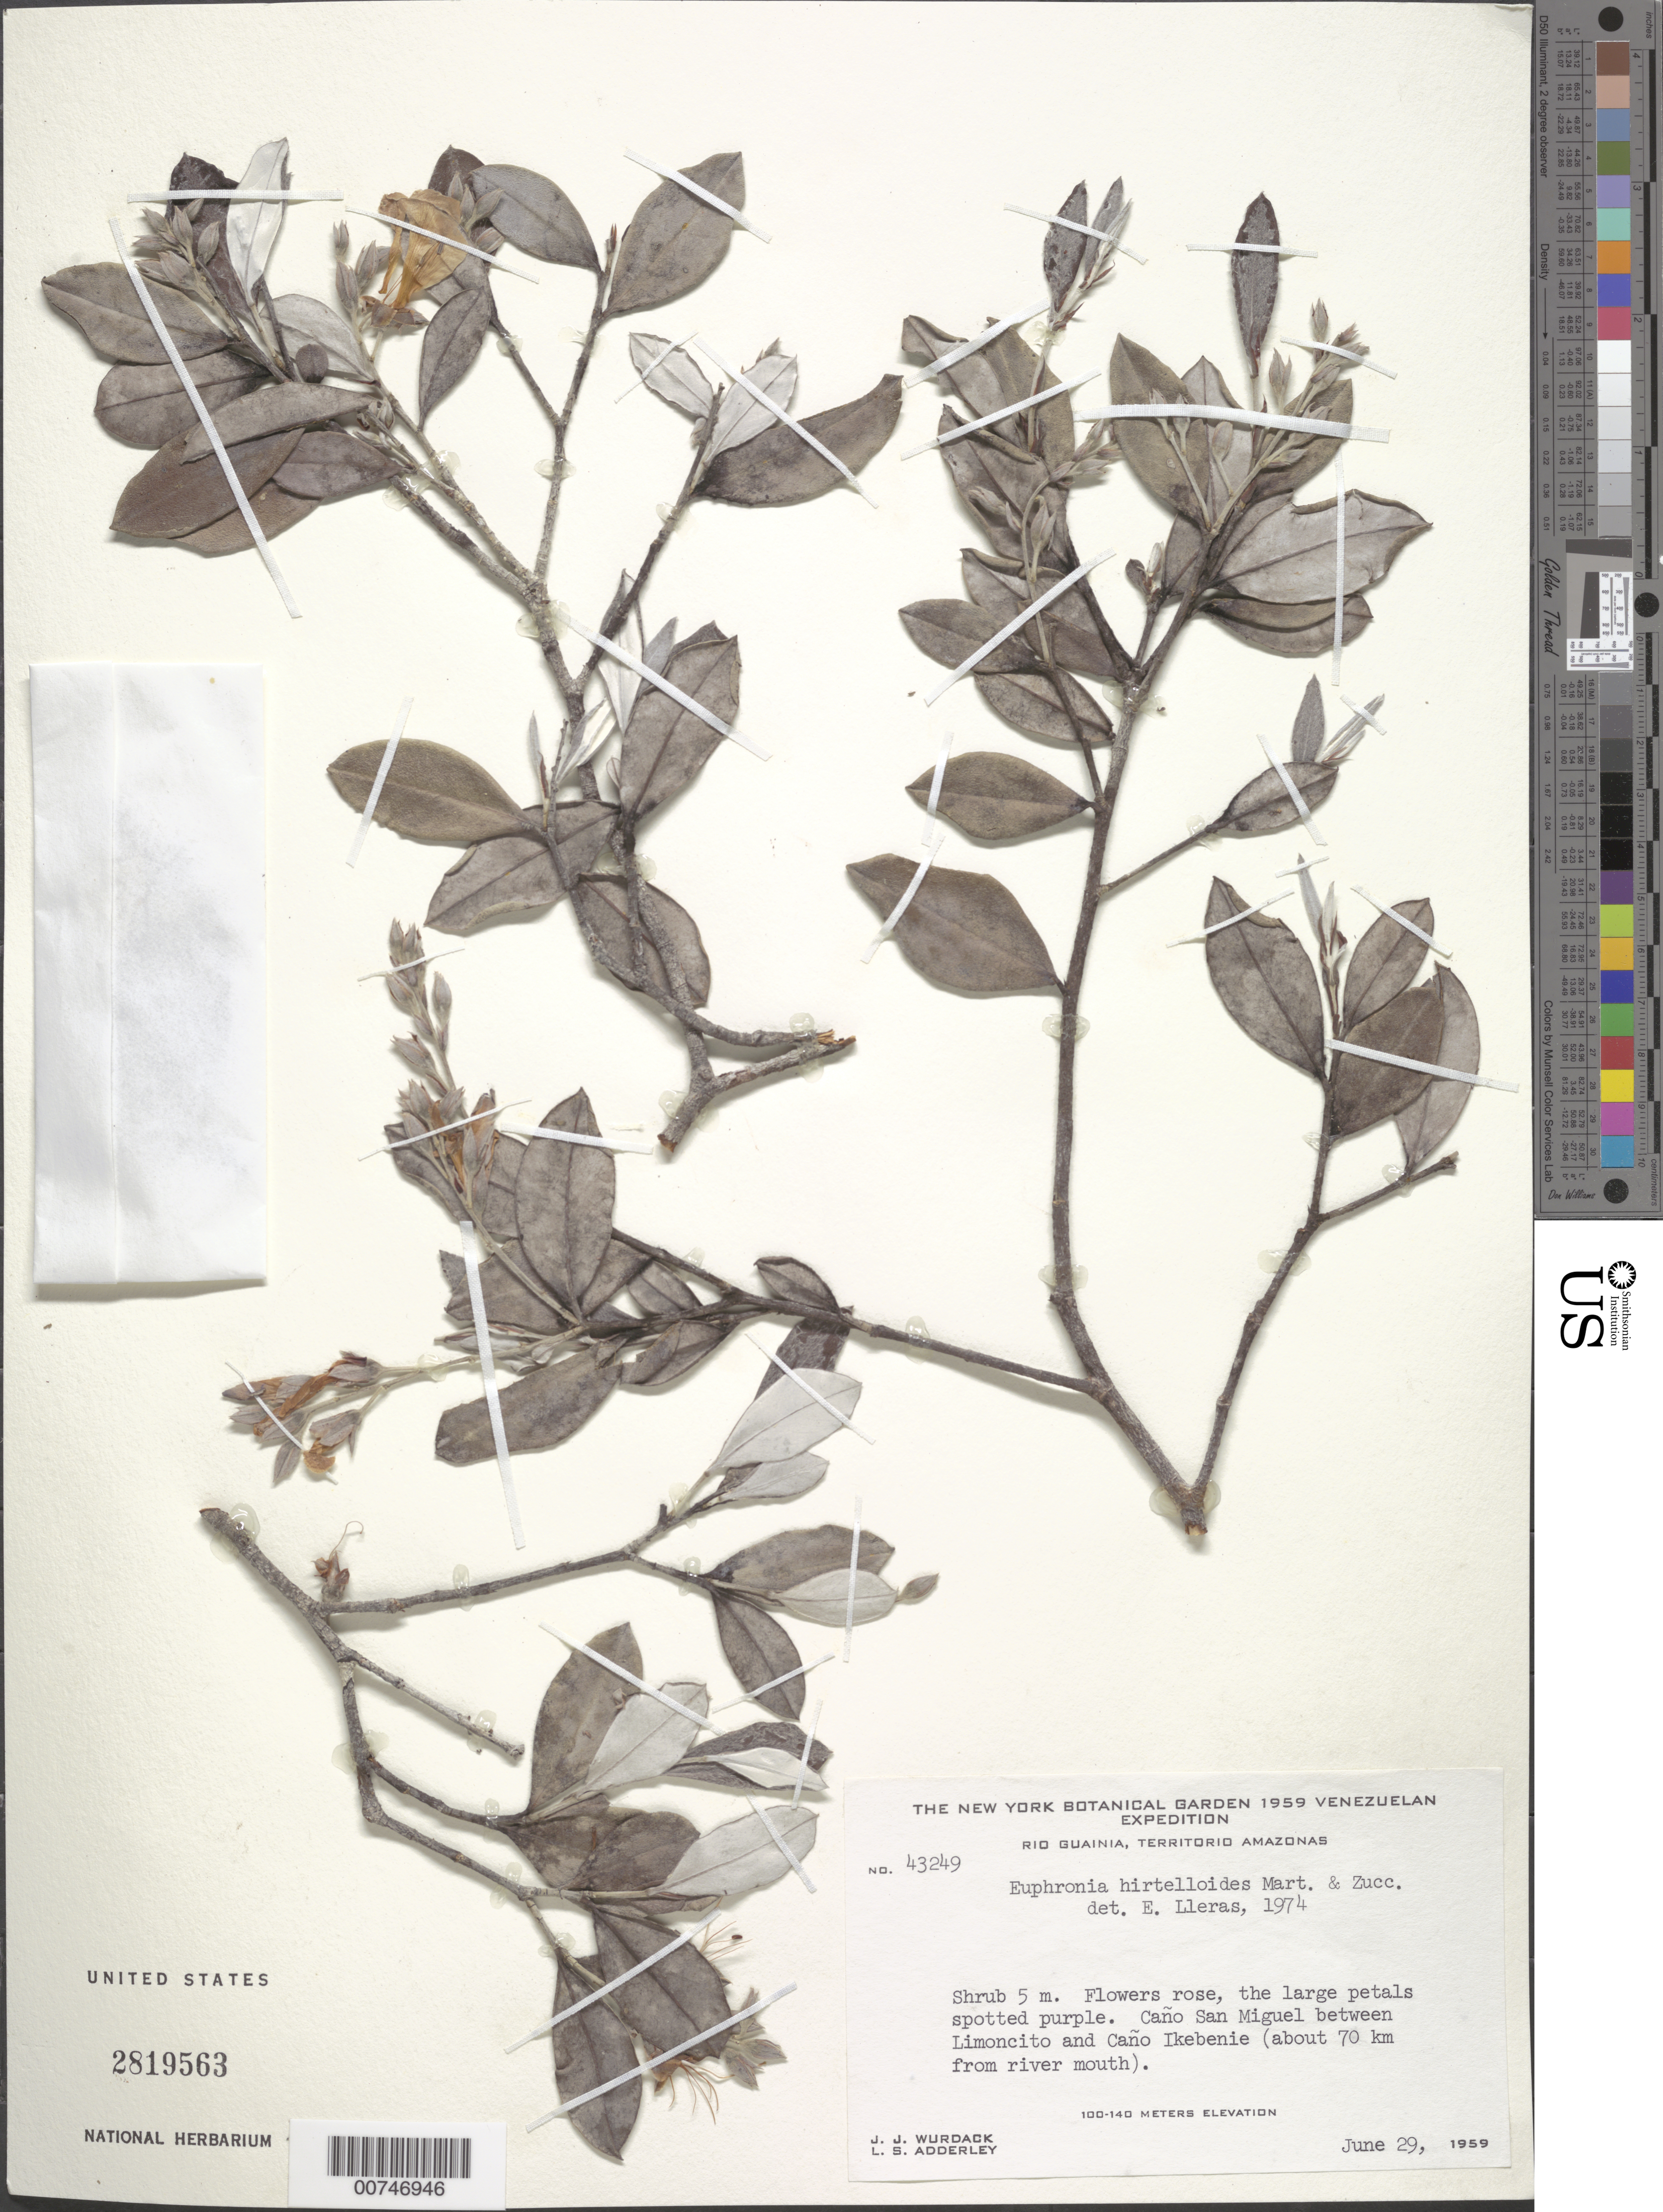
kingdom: Plantae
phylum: Tracheophyta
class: Magnoliopsida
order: Malpighiales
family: Euphroniaceae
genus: Euphronia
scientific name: Euphronia acuminatissima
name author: Steyerm.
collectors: J. J. Wurdack & L. S. Adderley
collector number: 43249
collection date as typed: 29-Jun-59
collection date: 1959-06-29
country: Venezuela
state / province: Amazonas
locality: Caño San Miguel, between Limoncito and Caño Ikebenie, Río Guainia (about 70 km from river mouth)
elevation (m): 100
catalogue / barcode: US 2819563